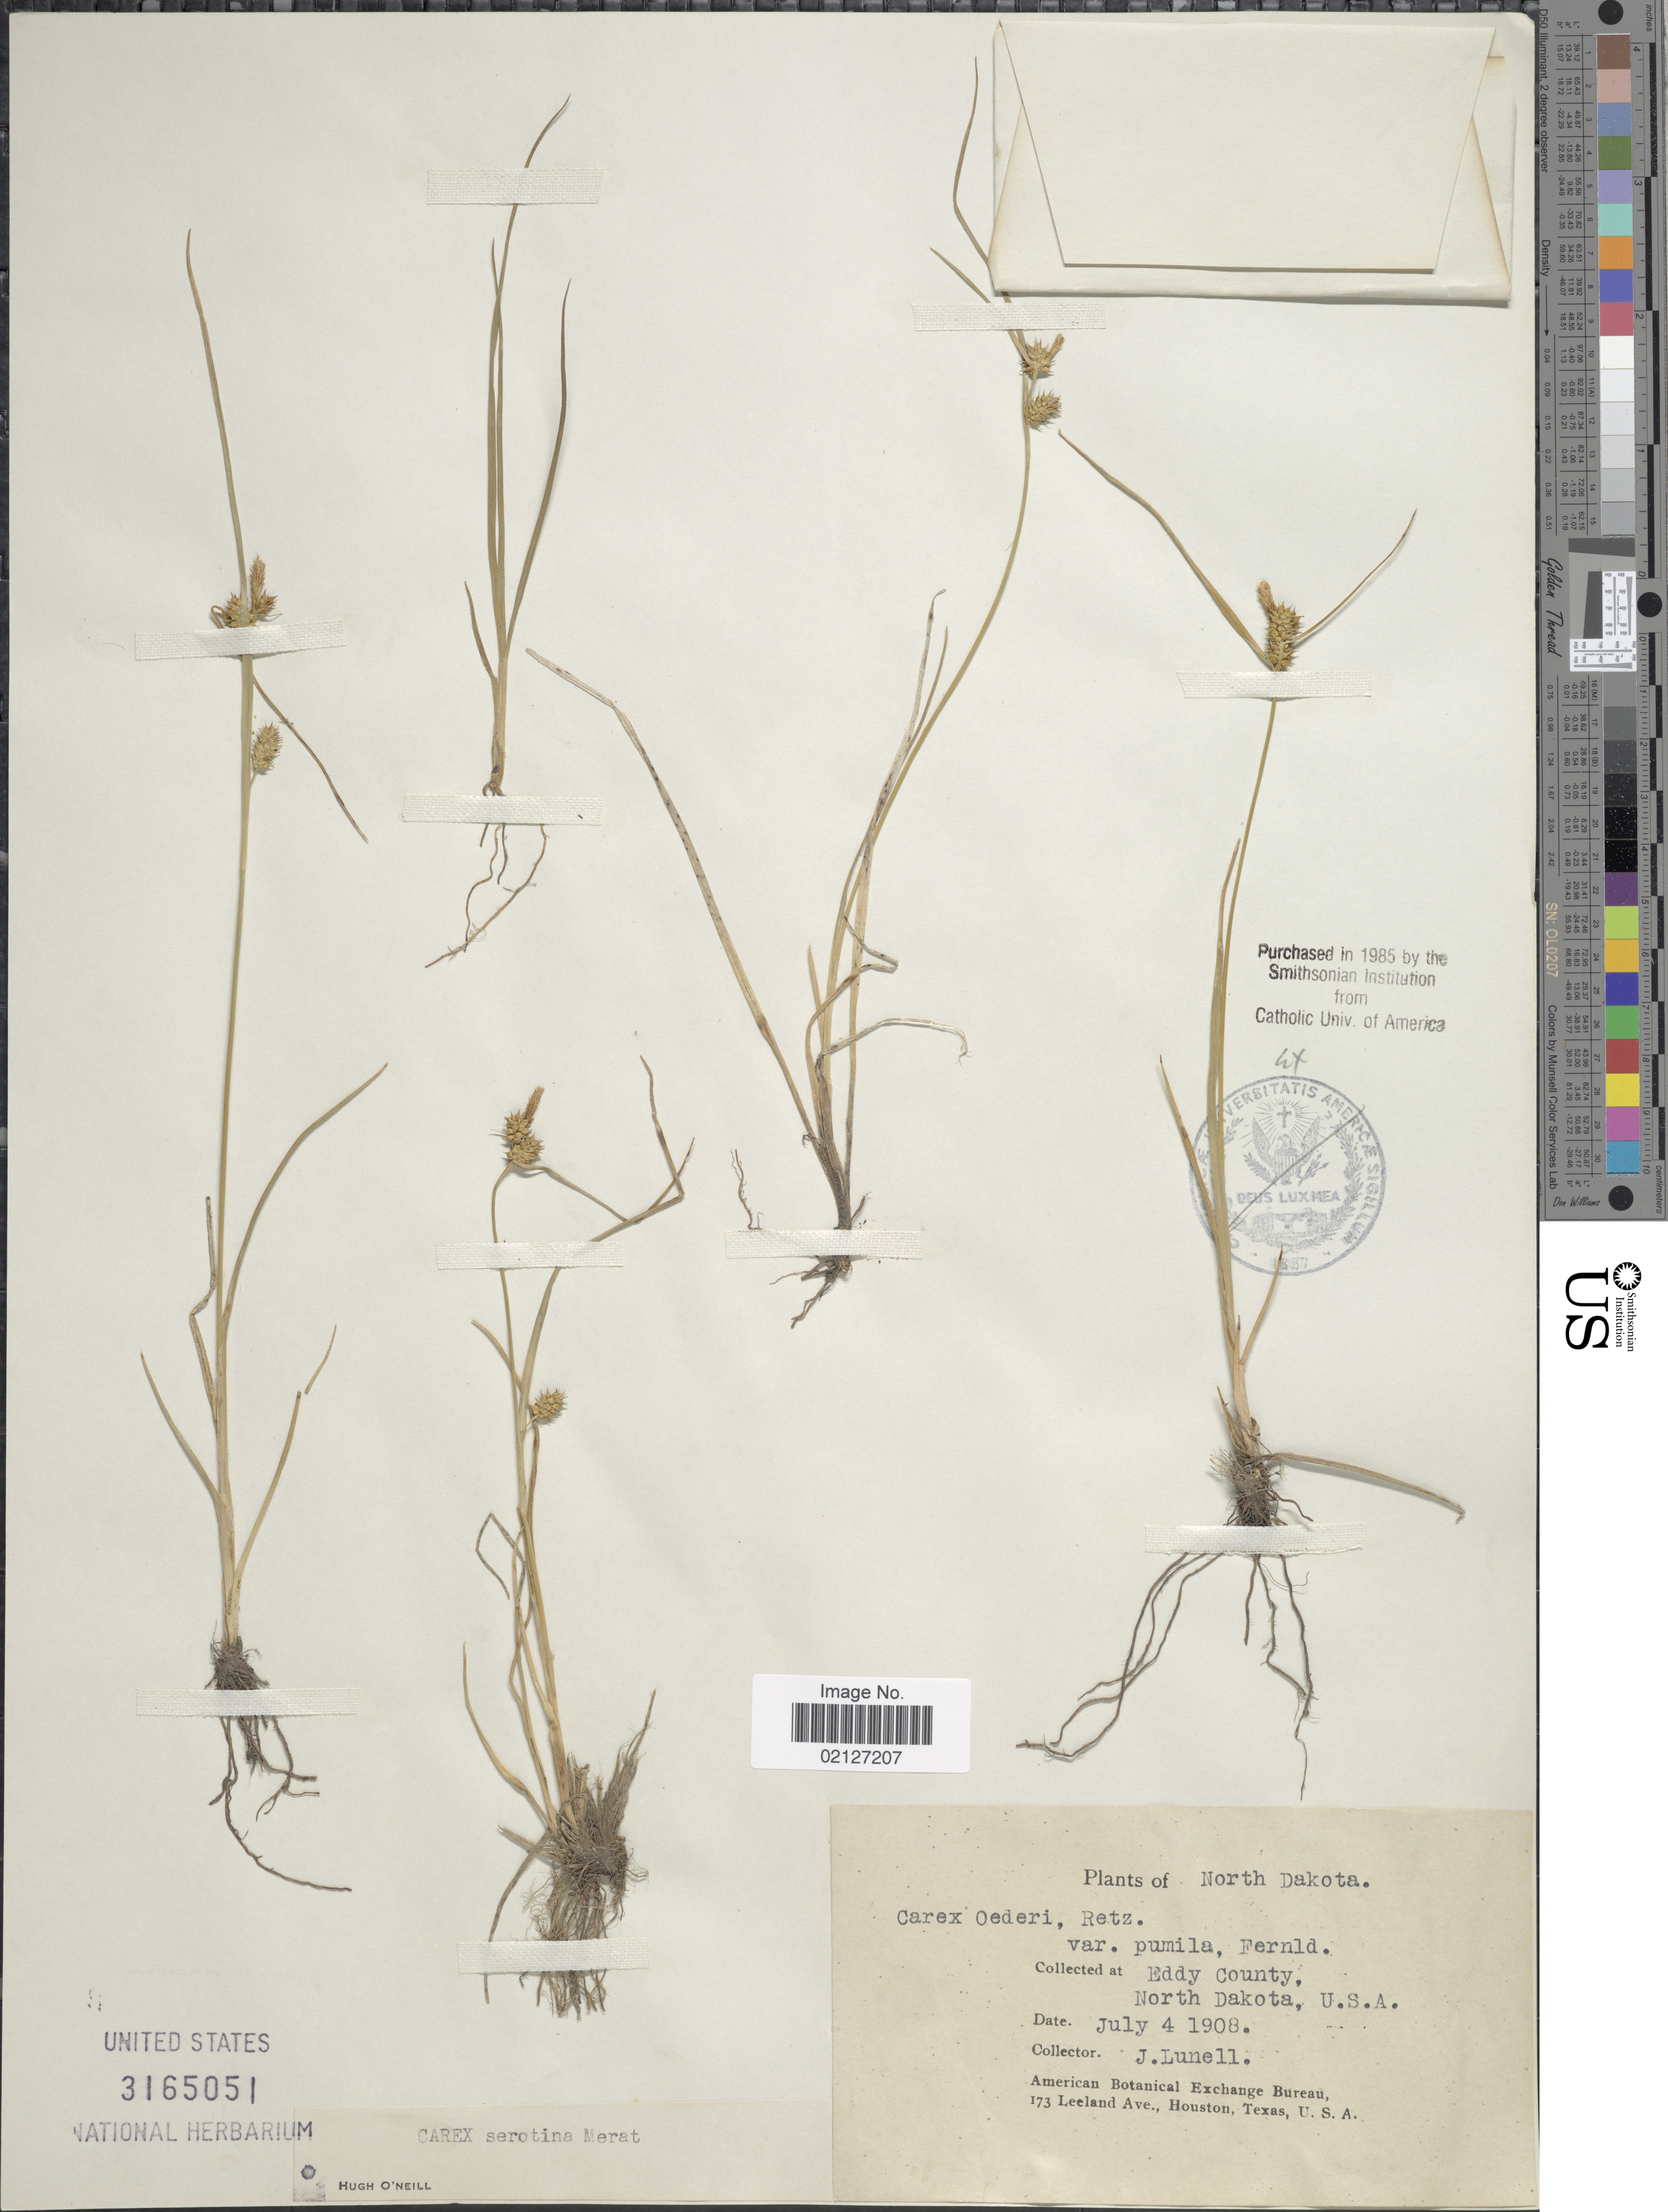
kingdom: Plantae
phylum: Tracheophyta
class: Liliopsida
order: Poales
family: Cyperaceae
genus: Carex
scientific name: Carex oederi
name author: Retz.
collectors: J. Lunell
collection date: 1908-07-04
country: United States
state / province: North Dakota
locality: Eddy County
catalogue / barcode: US 3165051